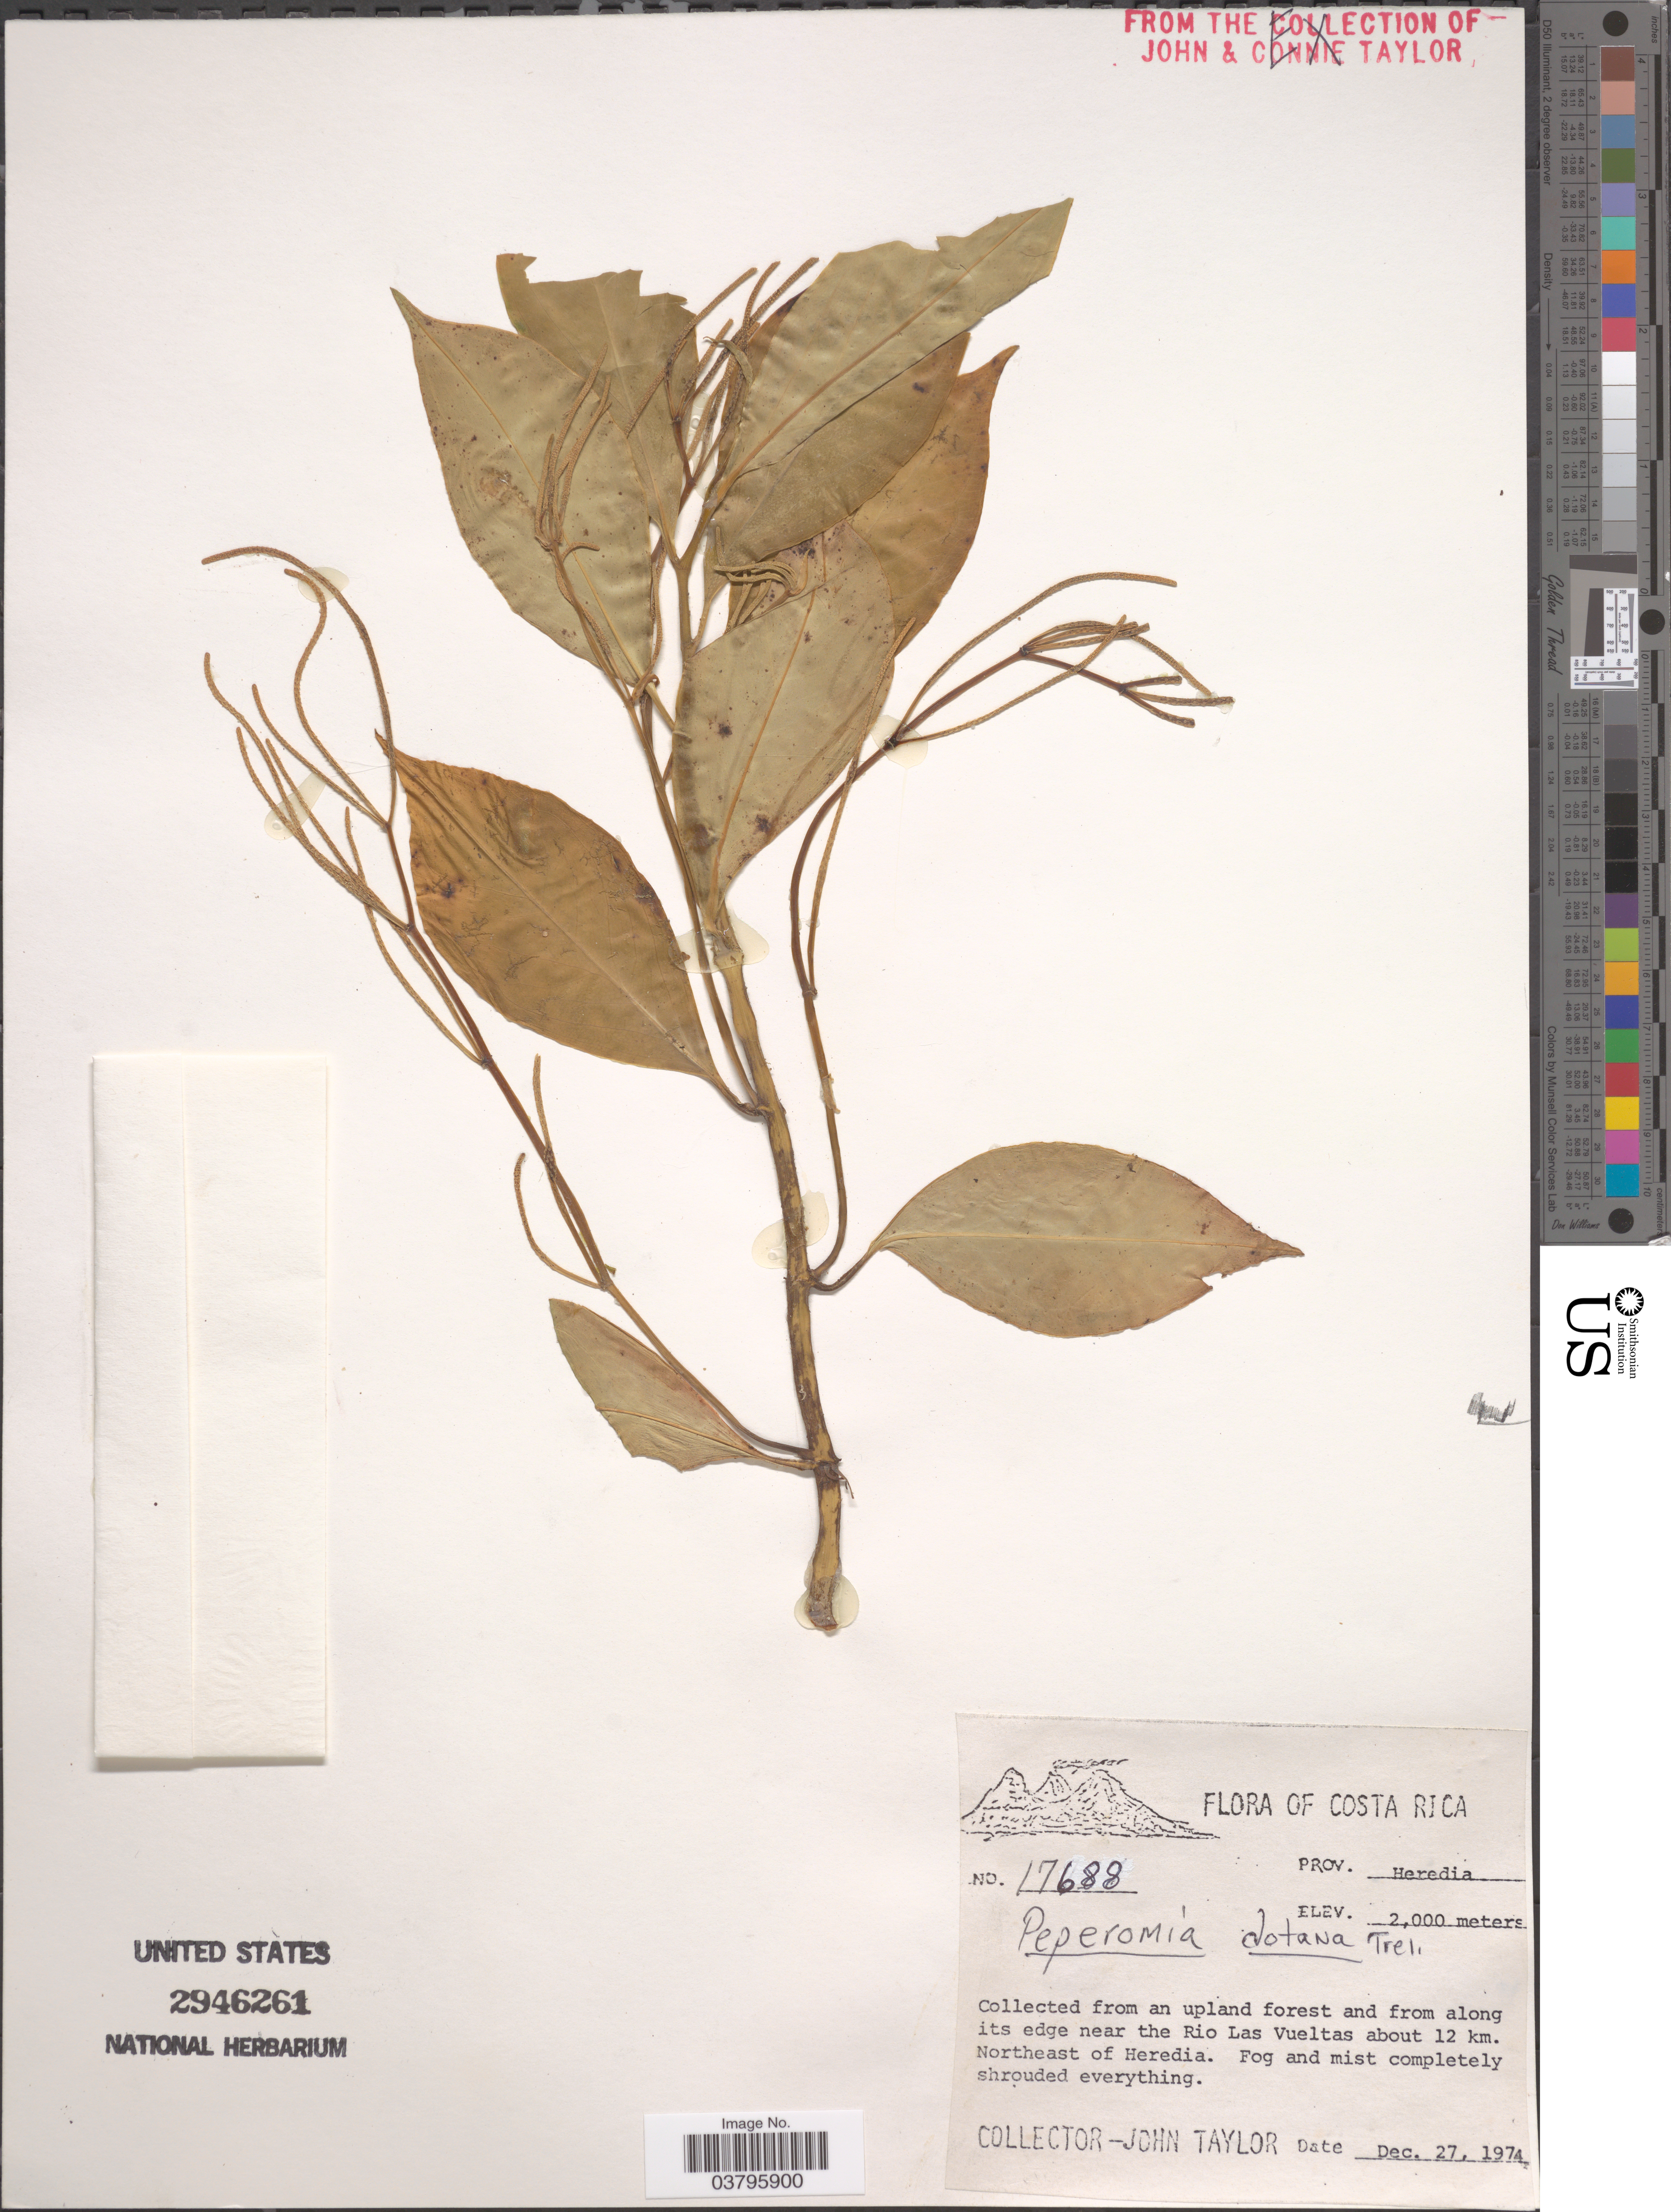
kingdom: Plantae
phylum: Tracheophyta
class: Magnoliopsida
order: Piperales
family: Piperaceae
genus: Peperomia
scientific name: Peperomia dotana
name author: Trel.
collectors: J. Taylor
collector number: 17688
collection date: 1974-12-27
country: Costa Rica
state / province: Heredia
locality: From an upland forest and from along its edge near the Rio Las Vueltas about 12 km. Northeast of Heredia.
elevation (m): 2000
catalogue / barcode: US 2946261